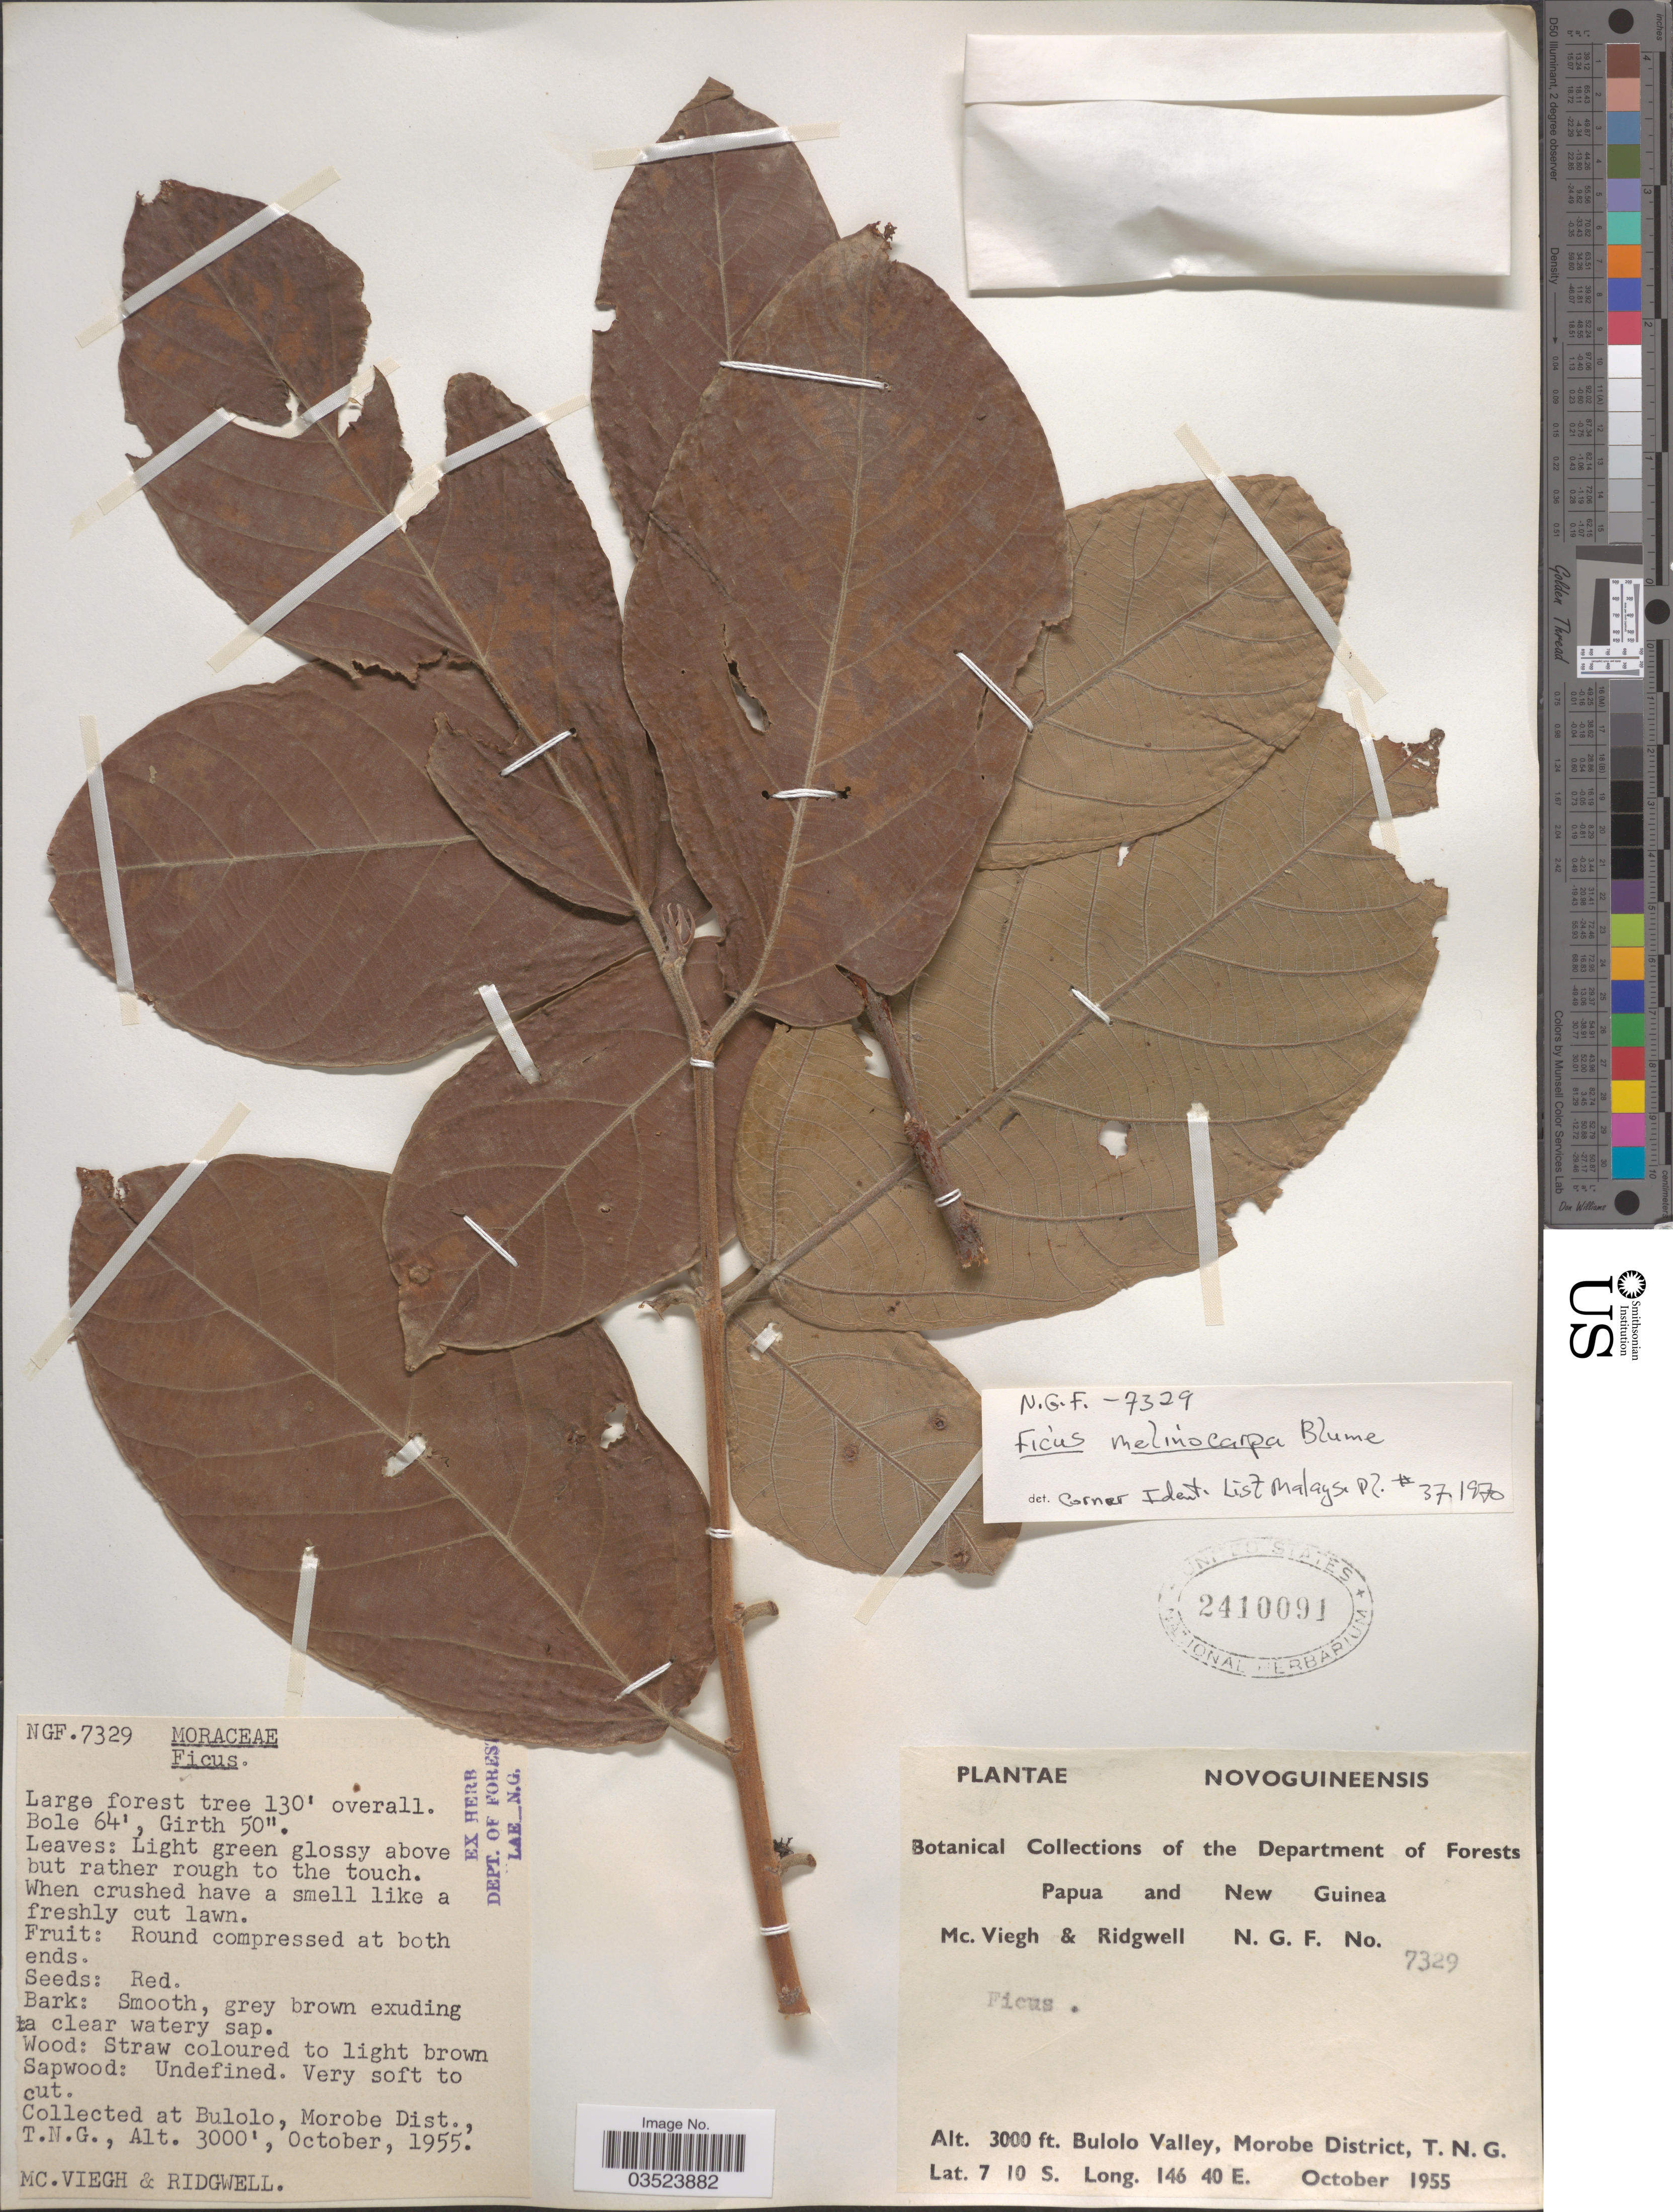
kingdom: Plantae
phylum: Tracheophyta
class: Magnoliopsida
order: Rosales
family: Moraceae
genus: Ficus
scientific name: Ficus melinocarpa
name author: Blume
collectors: McViegh, -- & Ridgwell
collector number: NGF7329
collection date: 1955-10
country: Papua New Guinea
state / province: Morobe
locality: Bulolo Valley, Morobe Dist., T.N.G. Novoguineensis.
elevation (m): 914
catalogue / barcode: US 2410091